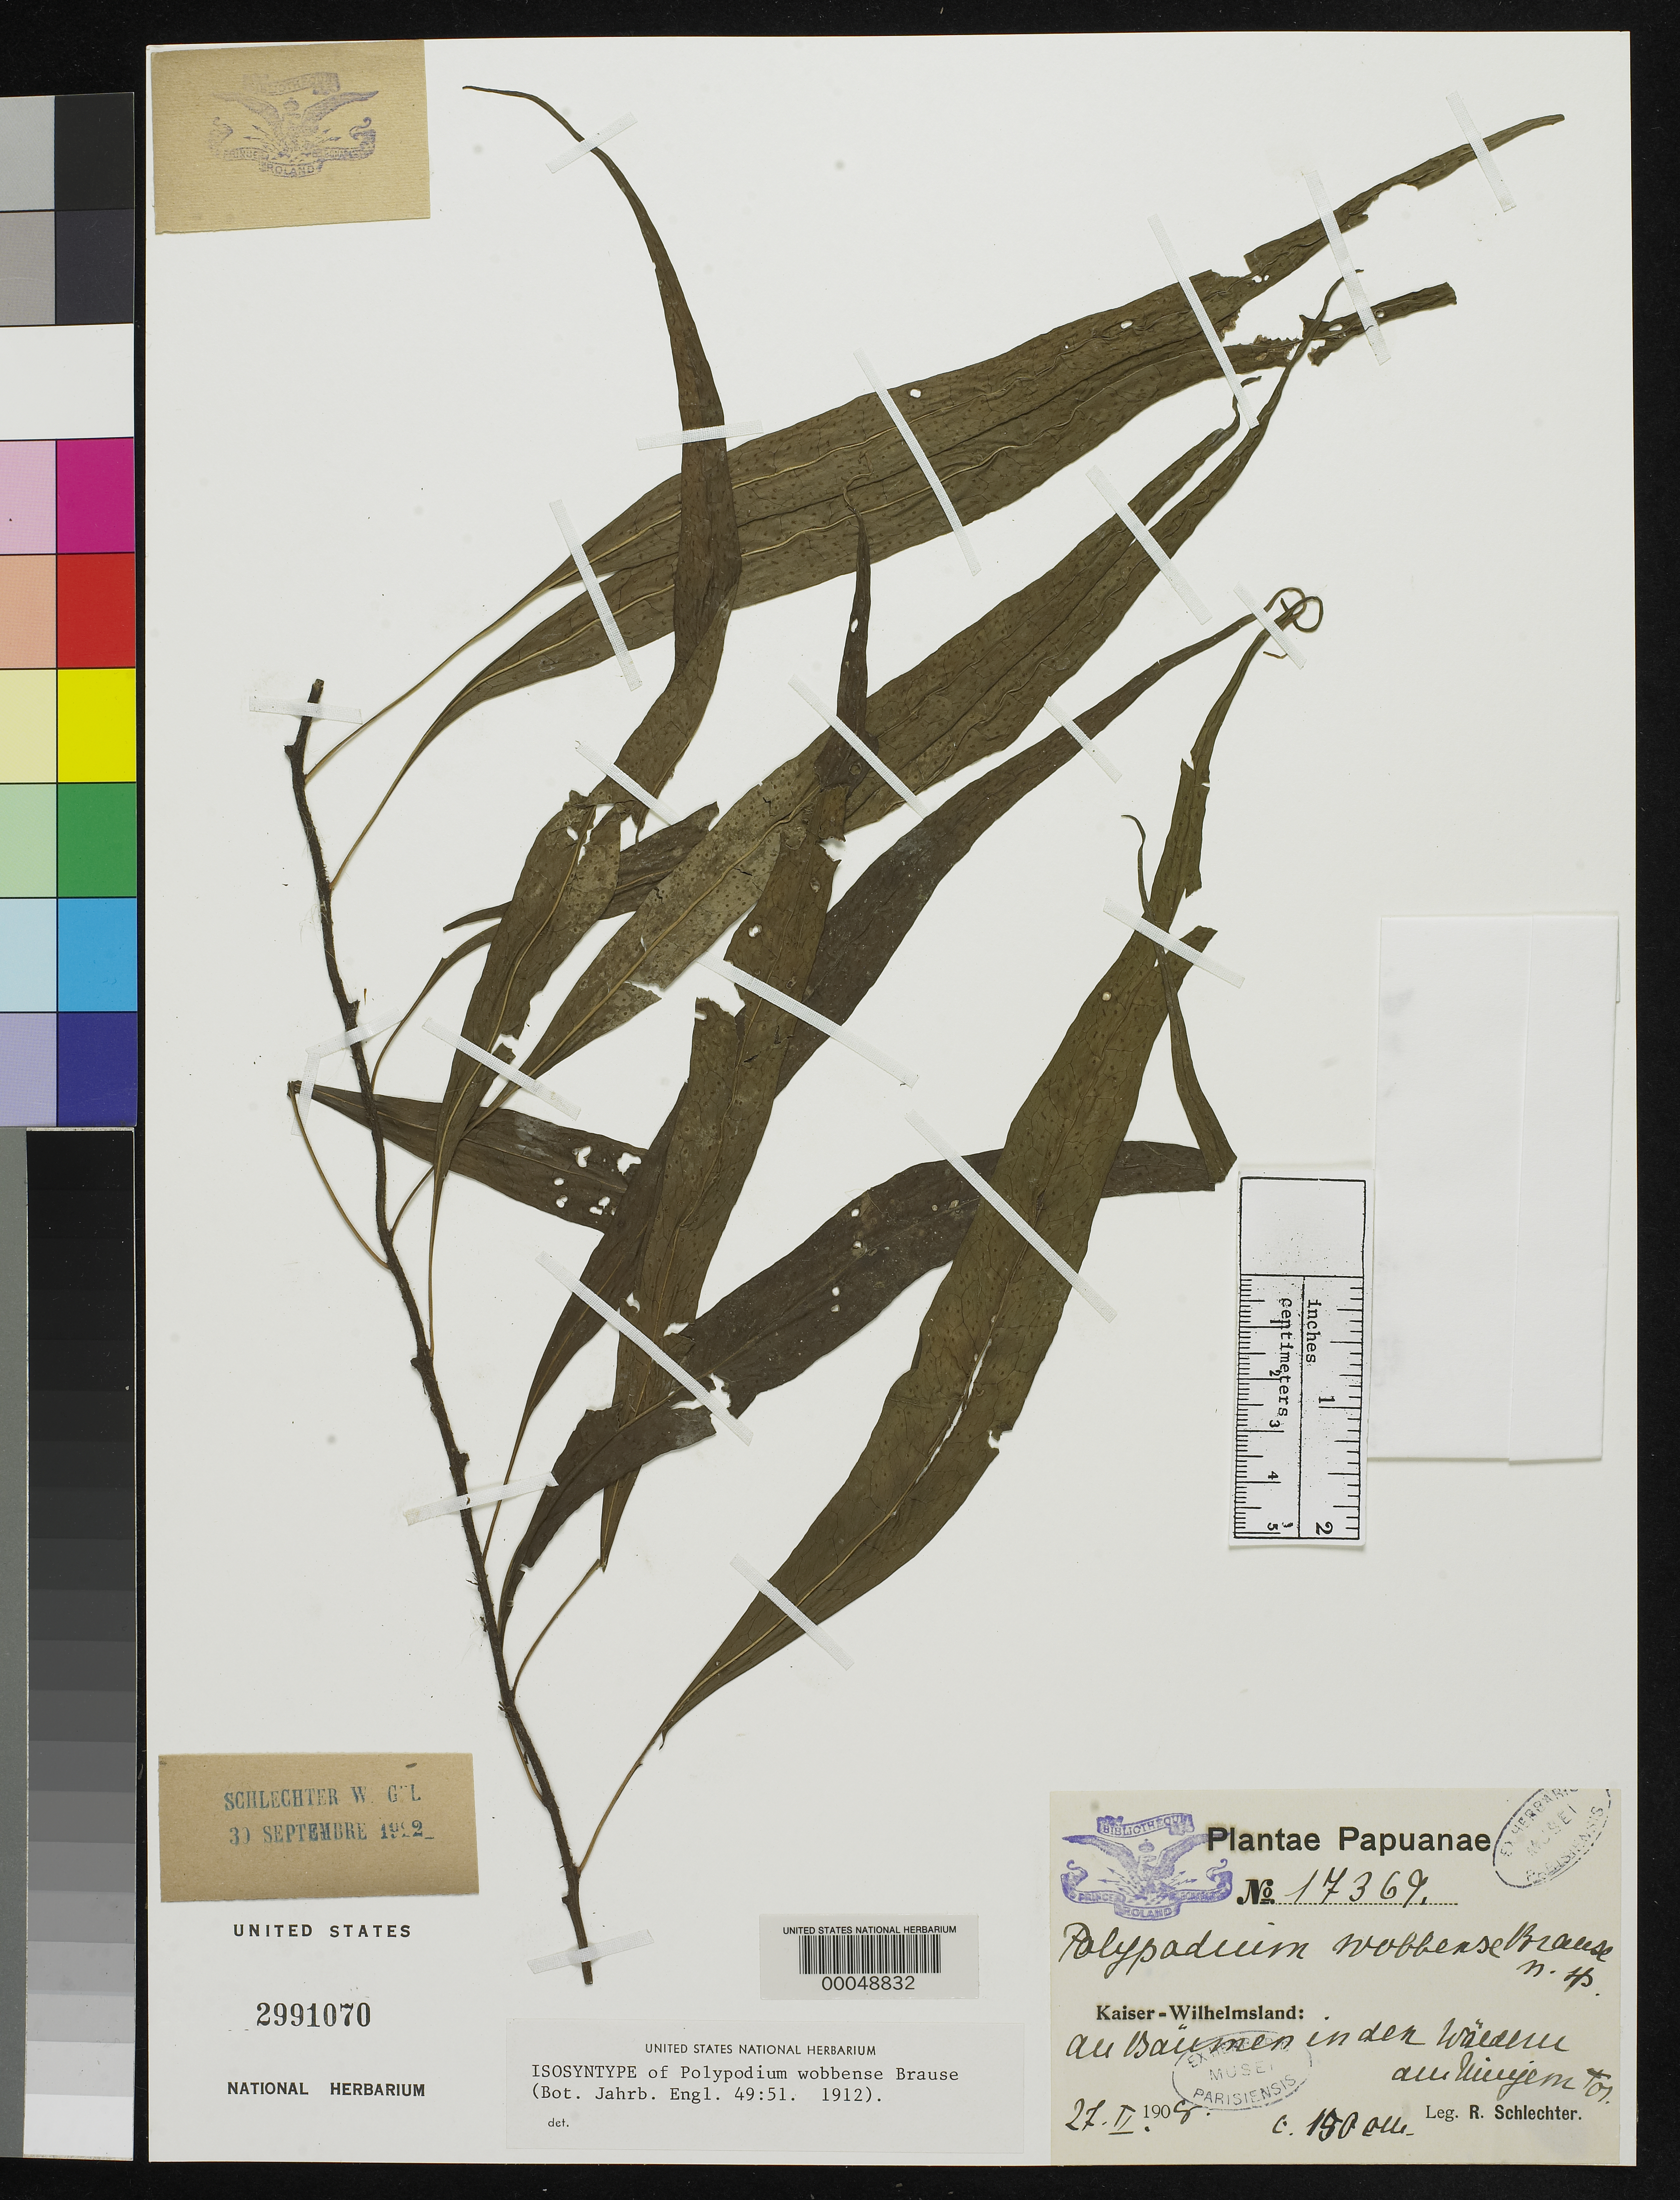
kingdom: Plantae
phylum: Tracheophyta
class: Polypodiopsida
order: Polypodiales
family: Polypodiaceae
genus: Polypodium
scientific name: Polypodium wobbense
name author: Brause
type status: Isosyntype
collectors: F. R. R. Schlechter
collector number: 17369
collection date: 1908-02-27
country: Papua New Guinea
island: New Guinea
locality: Kaiser-Wilhelmsland, Minjem-Thor.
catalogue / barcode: US 2991070